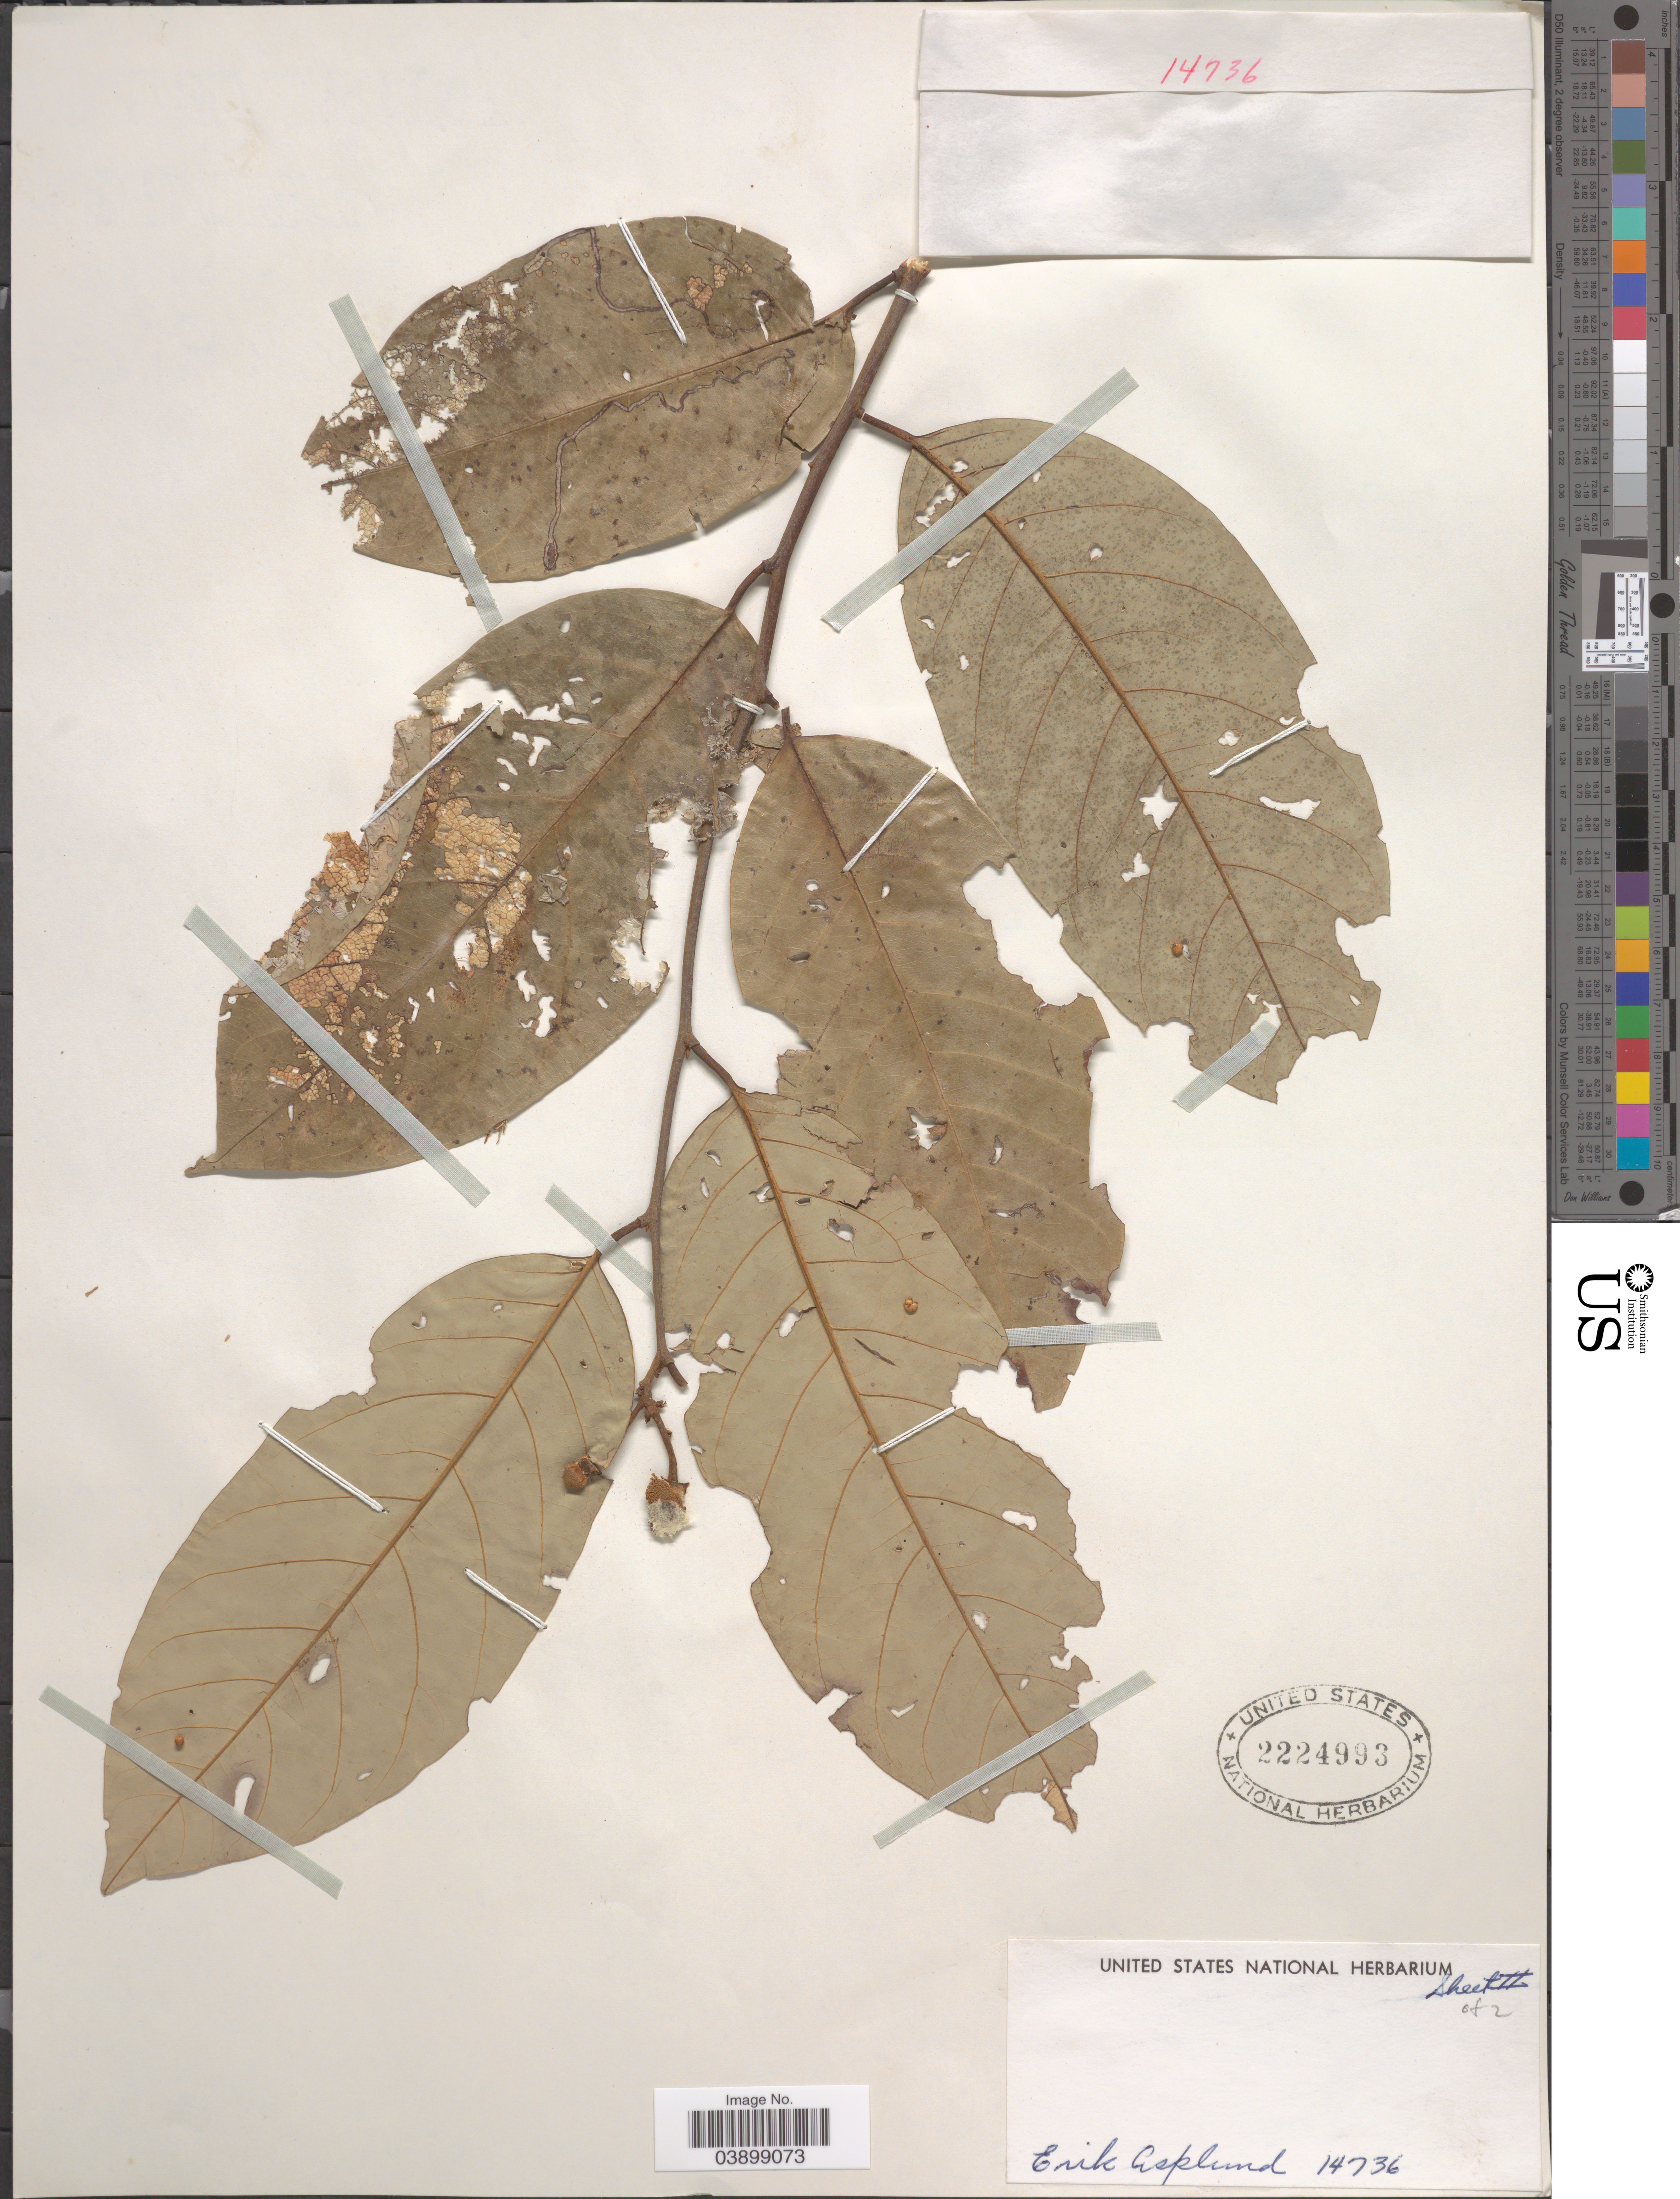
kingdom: Plantae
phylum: Tracheophyta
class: Magnoliopsida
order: Magnoliales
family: Annonaceae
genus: Annona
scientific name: Annona hypoglauca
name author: Mart.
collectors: E. Asplund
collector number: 14736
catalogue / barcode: US 2224993